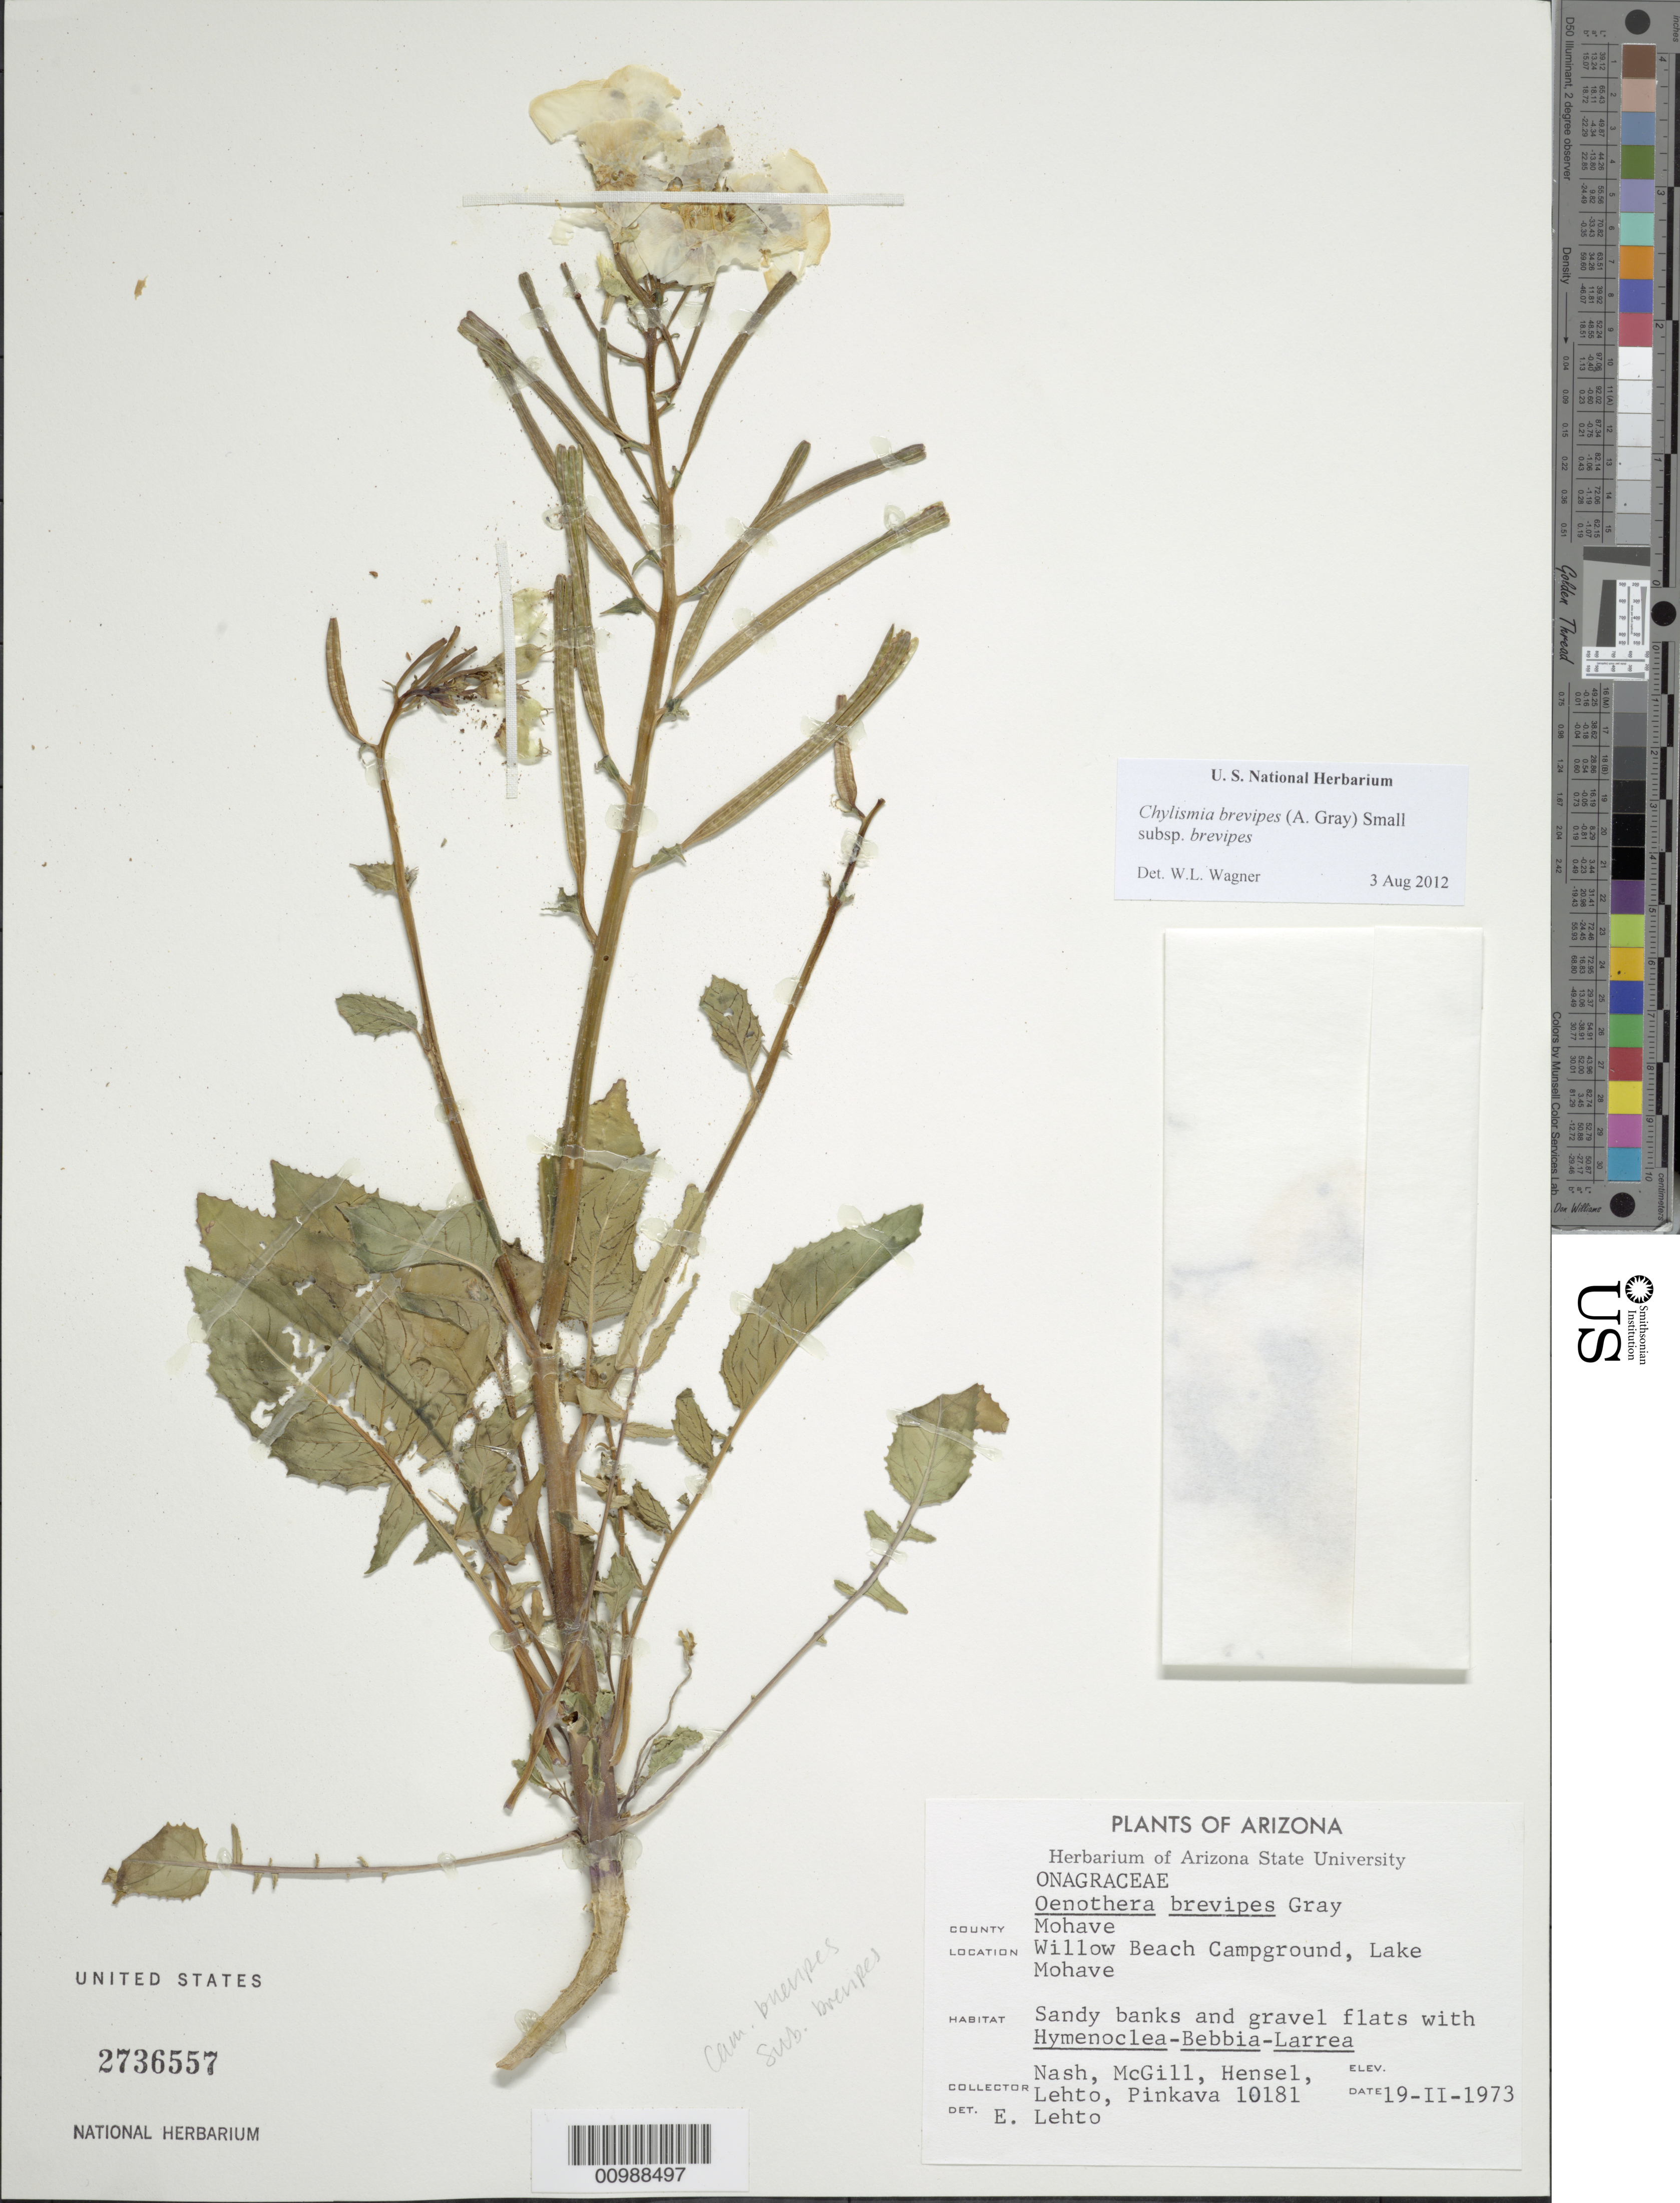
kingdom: Plantae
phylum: Tracheophyta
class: Magnoliopsida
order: Myrtales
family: Onagraceae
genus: Chylismia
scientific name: Chylismia brevipes subsp. brevipes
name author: (A. Gray) Small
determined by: Wagner, W. L., (BOT), Smithsonian Institution - National Museum of Natural History (UNITED STATES)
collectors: G. V. Nash, L. McGill, -. Hensel, E. Lehto & D. Pinkava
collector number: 10181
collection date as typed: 19 Feb 1973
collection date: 1973-02-19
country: United States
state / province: Arizona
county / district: Mohave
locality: Willow Beach Campground, Lake Mohave. Sandy banks and gravel flats.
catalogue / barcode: US 2736557